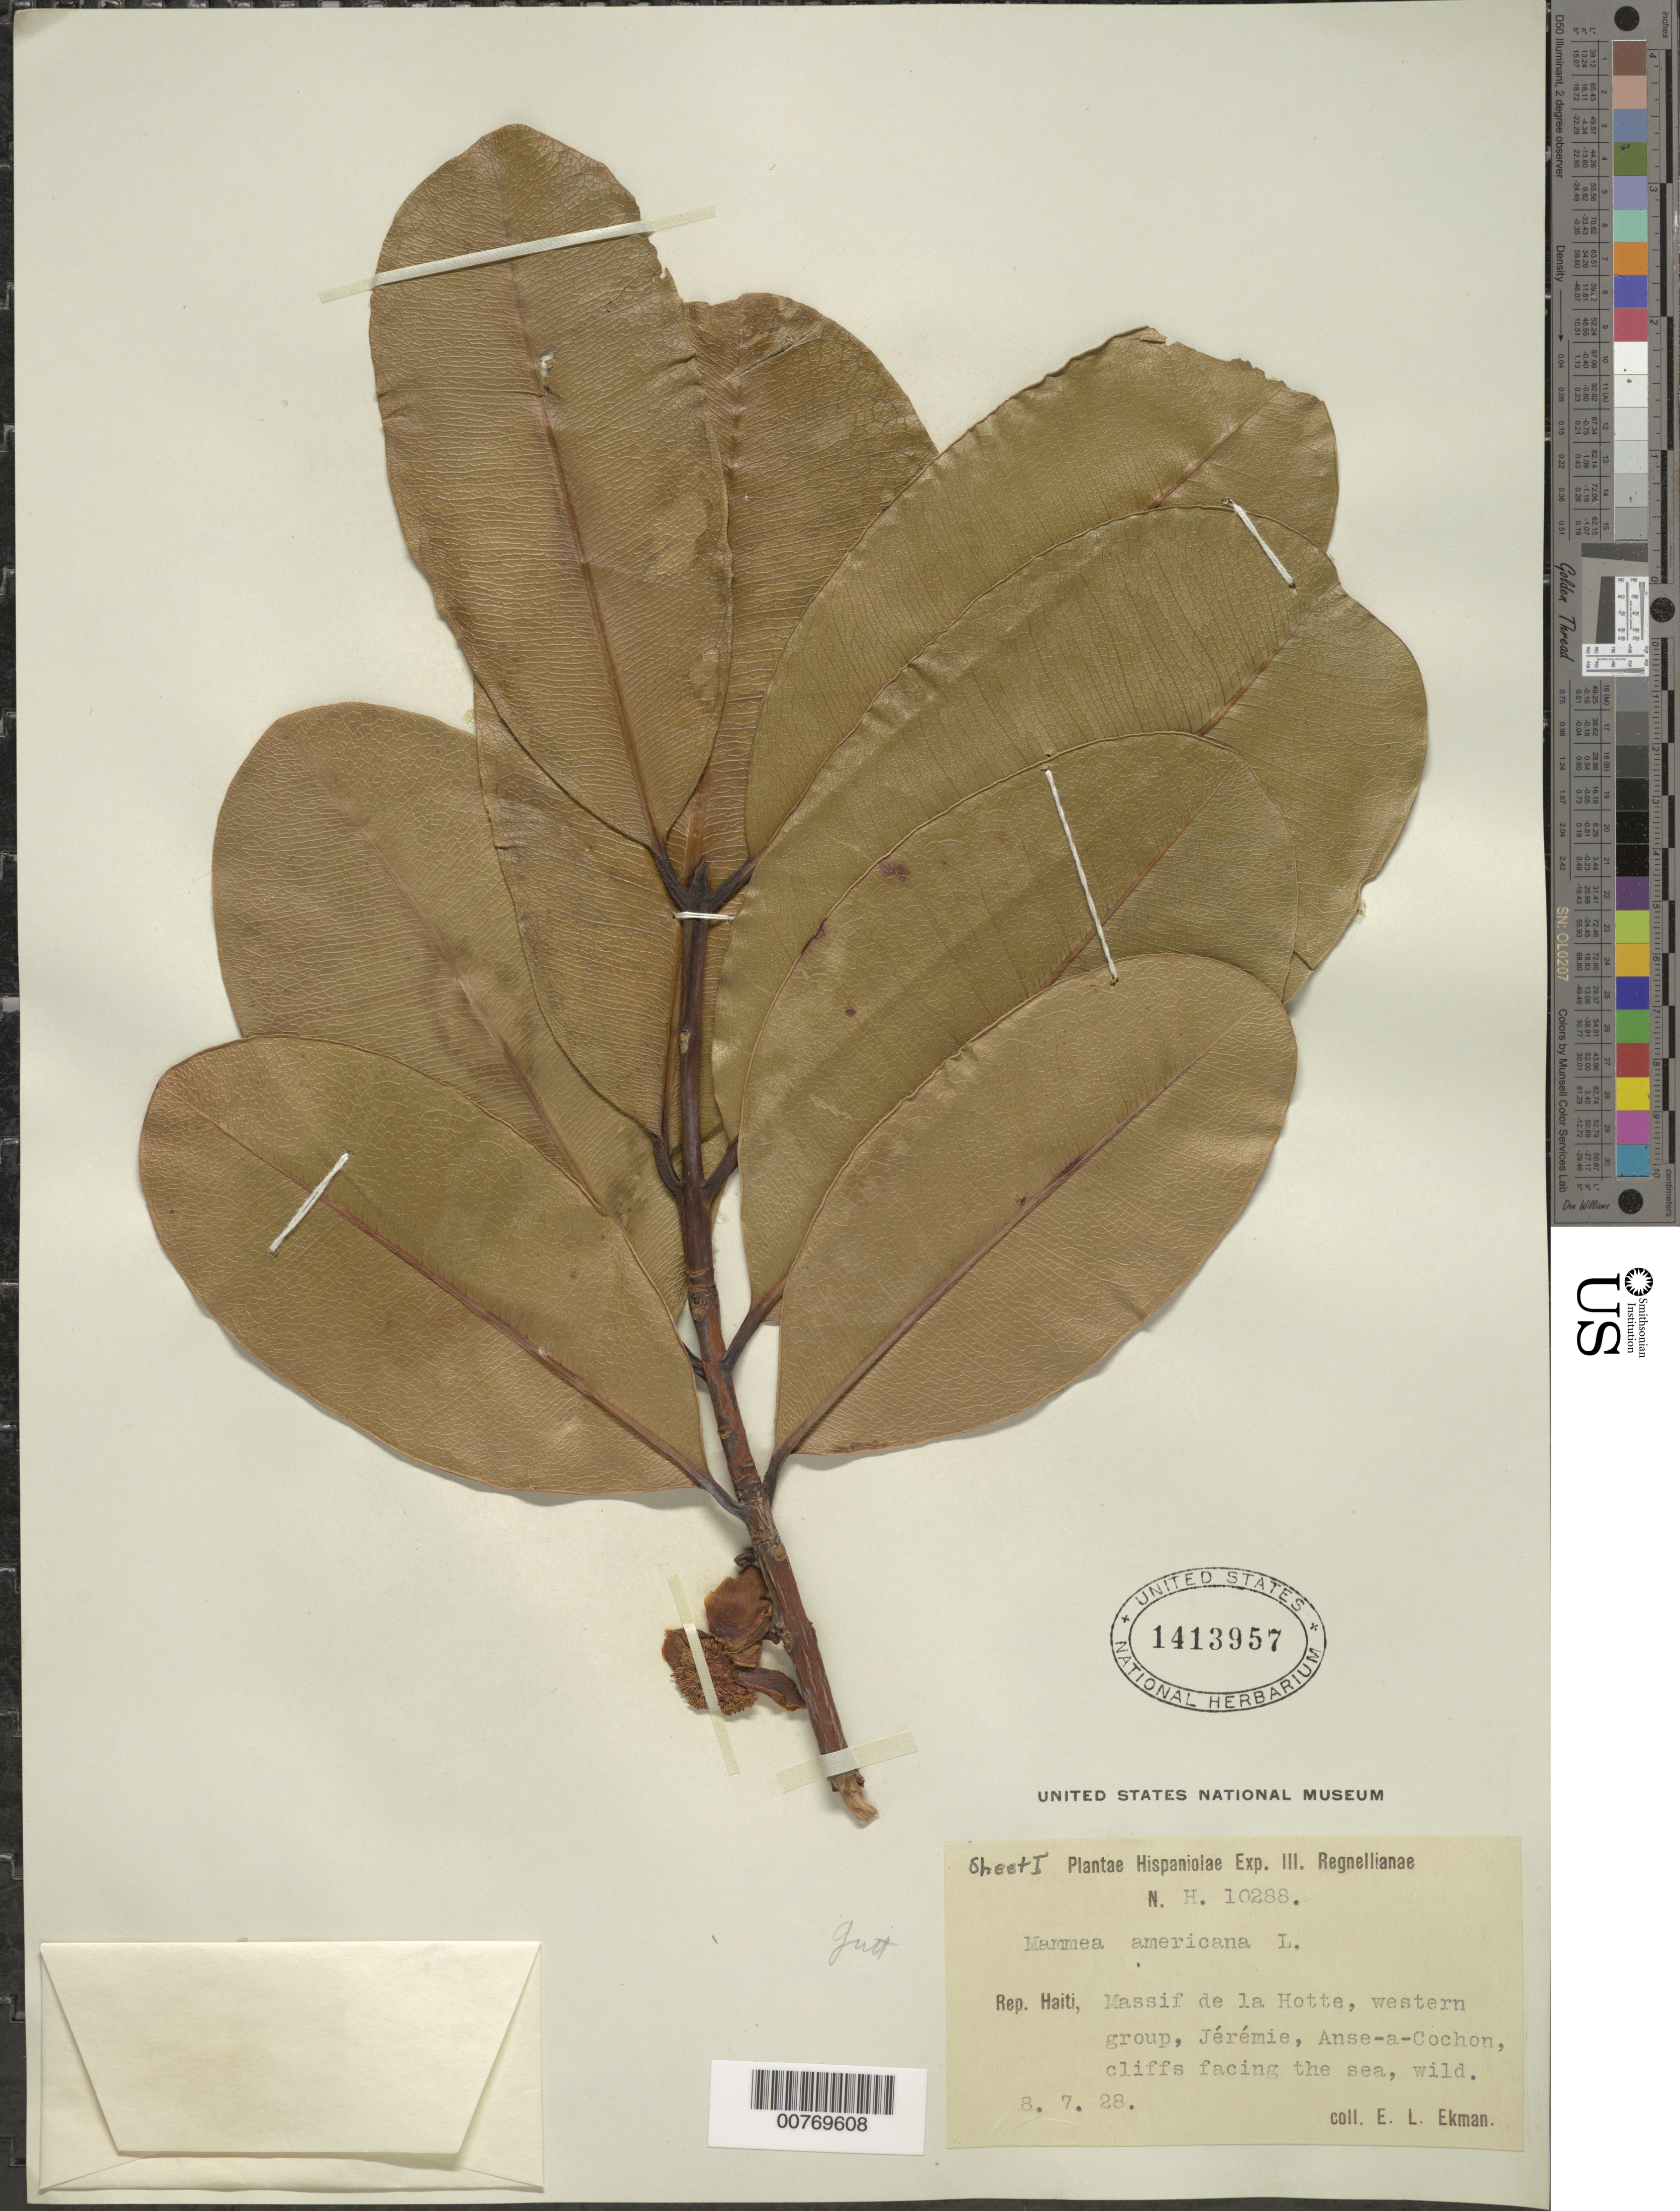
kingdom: Plantae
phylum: Tracheophyta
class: Magnoliopsida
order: Malpighiales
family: Calophyllaceae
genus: Mammea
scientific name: Mammea americana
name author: L.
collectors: E. L. Ekman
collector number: H 10288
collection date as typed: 08 Jul 1928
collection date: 1928-07-08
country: Haiti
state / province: Sud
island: Hispaniola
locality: Massif de la Hotte, western group, Jérémie, Anse-a-Cochon.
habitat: Cliffs facing the sea.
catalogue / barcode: US 1413957